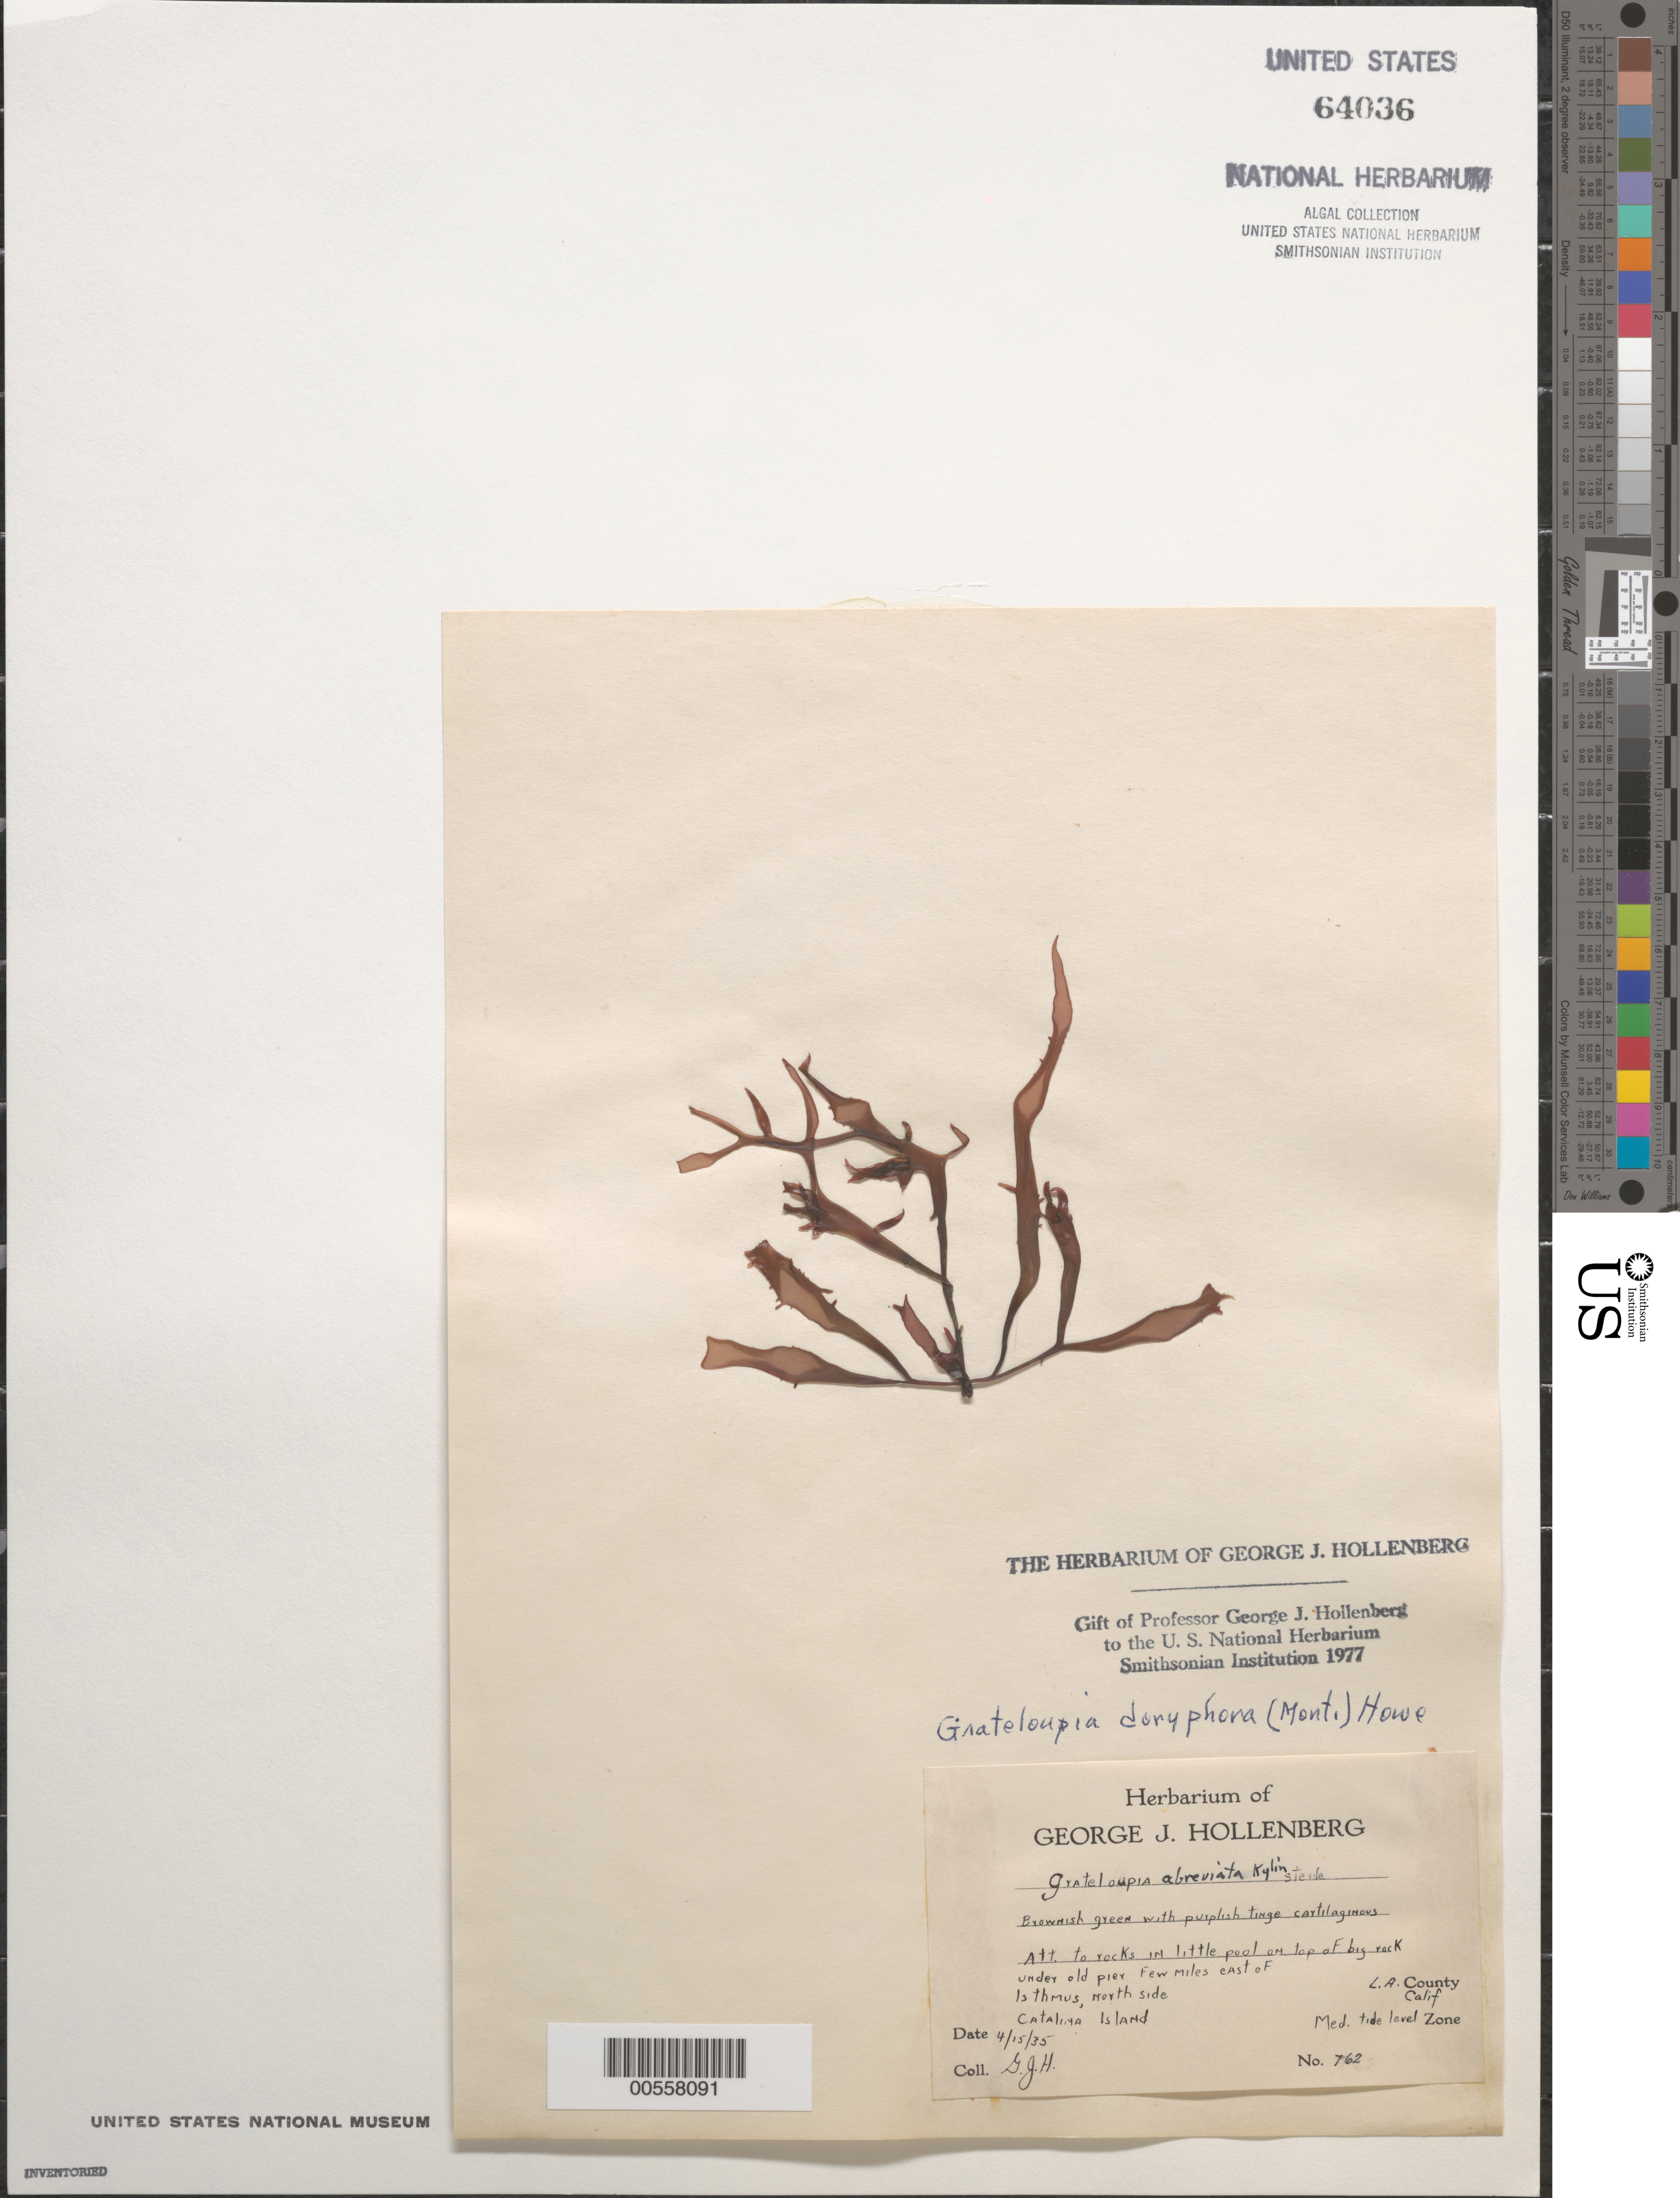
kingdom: Plantae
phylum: Rhodophyta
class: Florideophyceae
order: Halymeniales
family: Halymeniaceae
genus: Grateloupia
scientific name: Grateloupia doryphora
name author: (Mont.) Howe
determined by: Hollenberg, George J.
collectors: G. Hollenberg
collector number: GJH 762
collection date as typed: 15 Apr 1935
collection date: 1935-04-15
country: United States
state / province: California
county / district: Los Angeles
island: Santa Catalina Island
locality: East of Isthmus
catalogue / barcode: US 64036